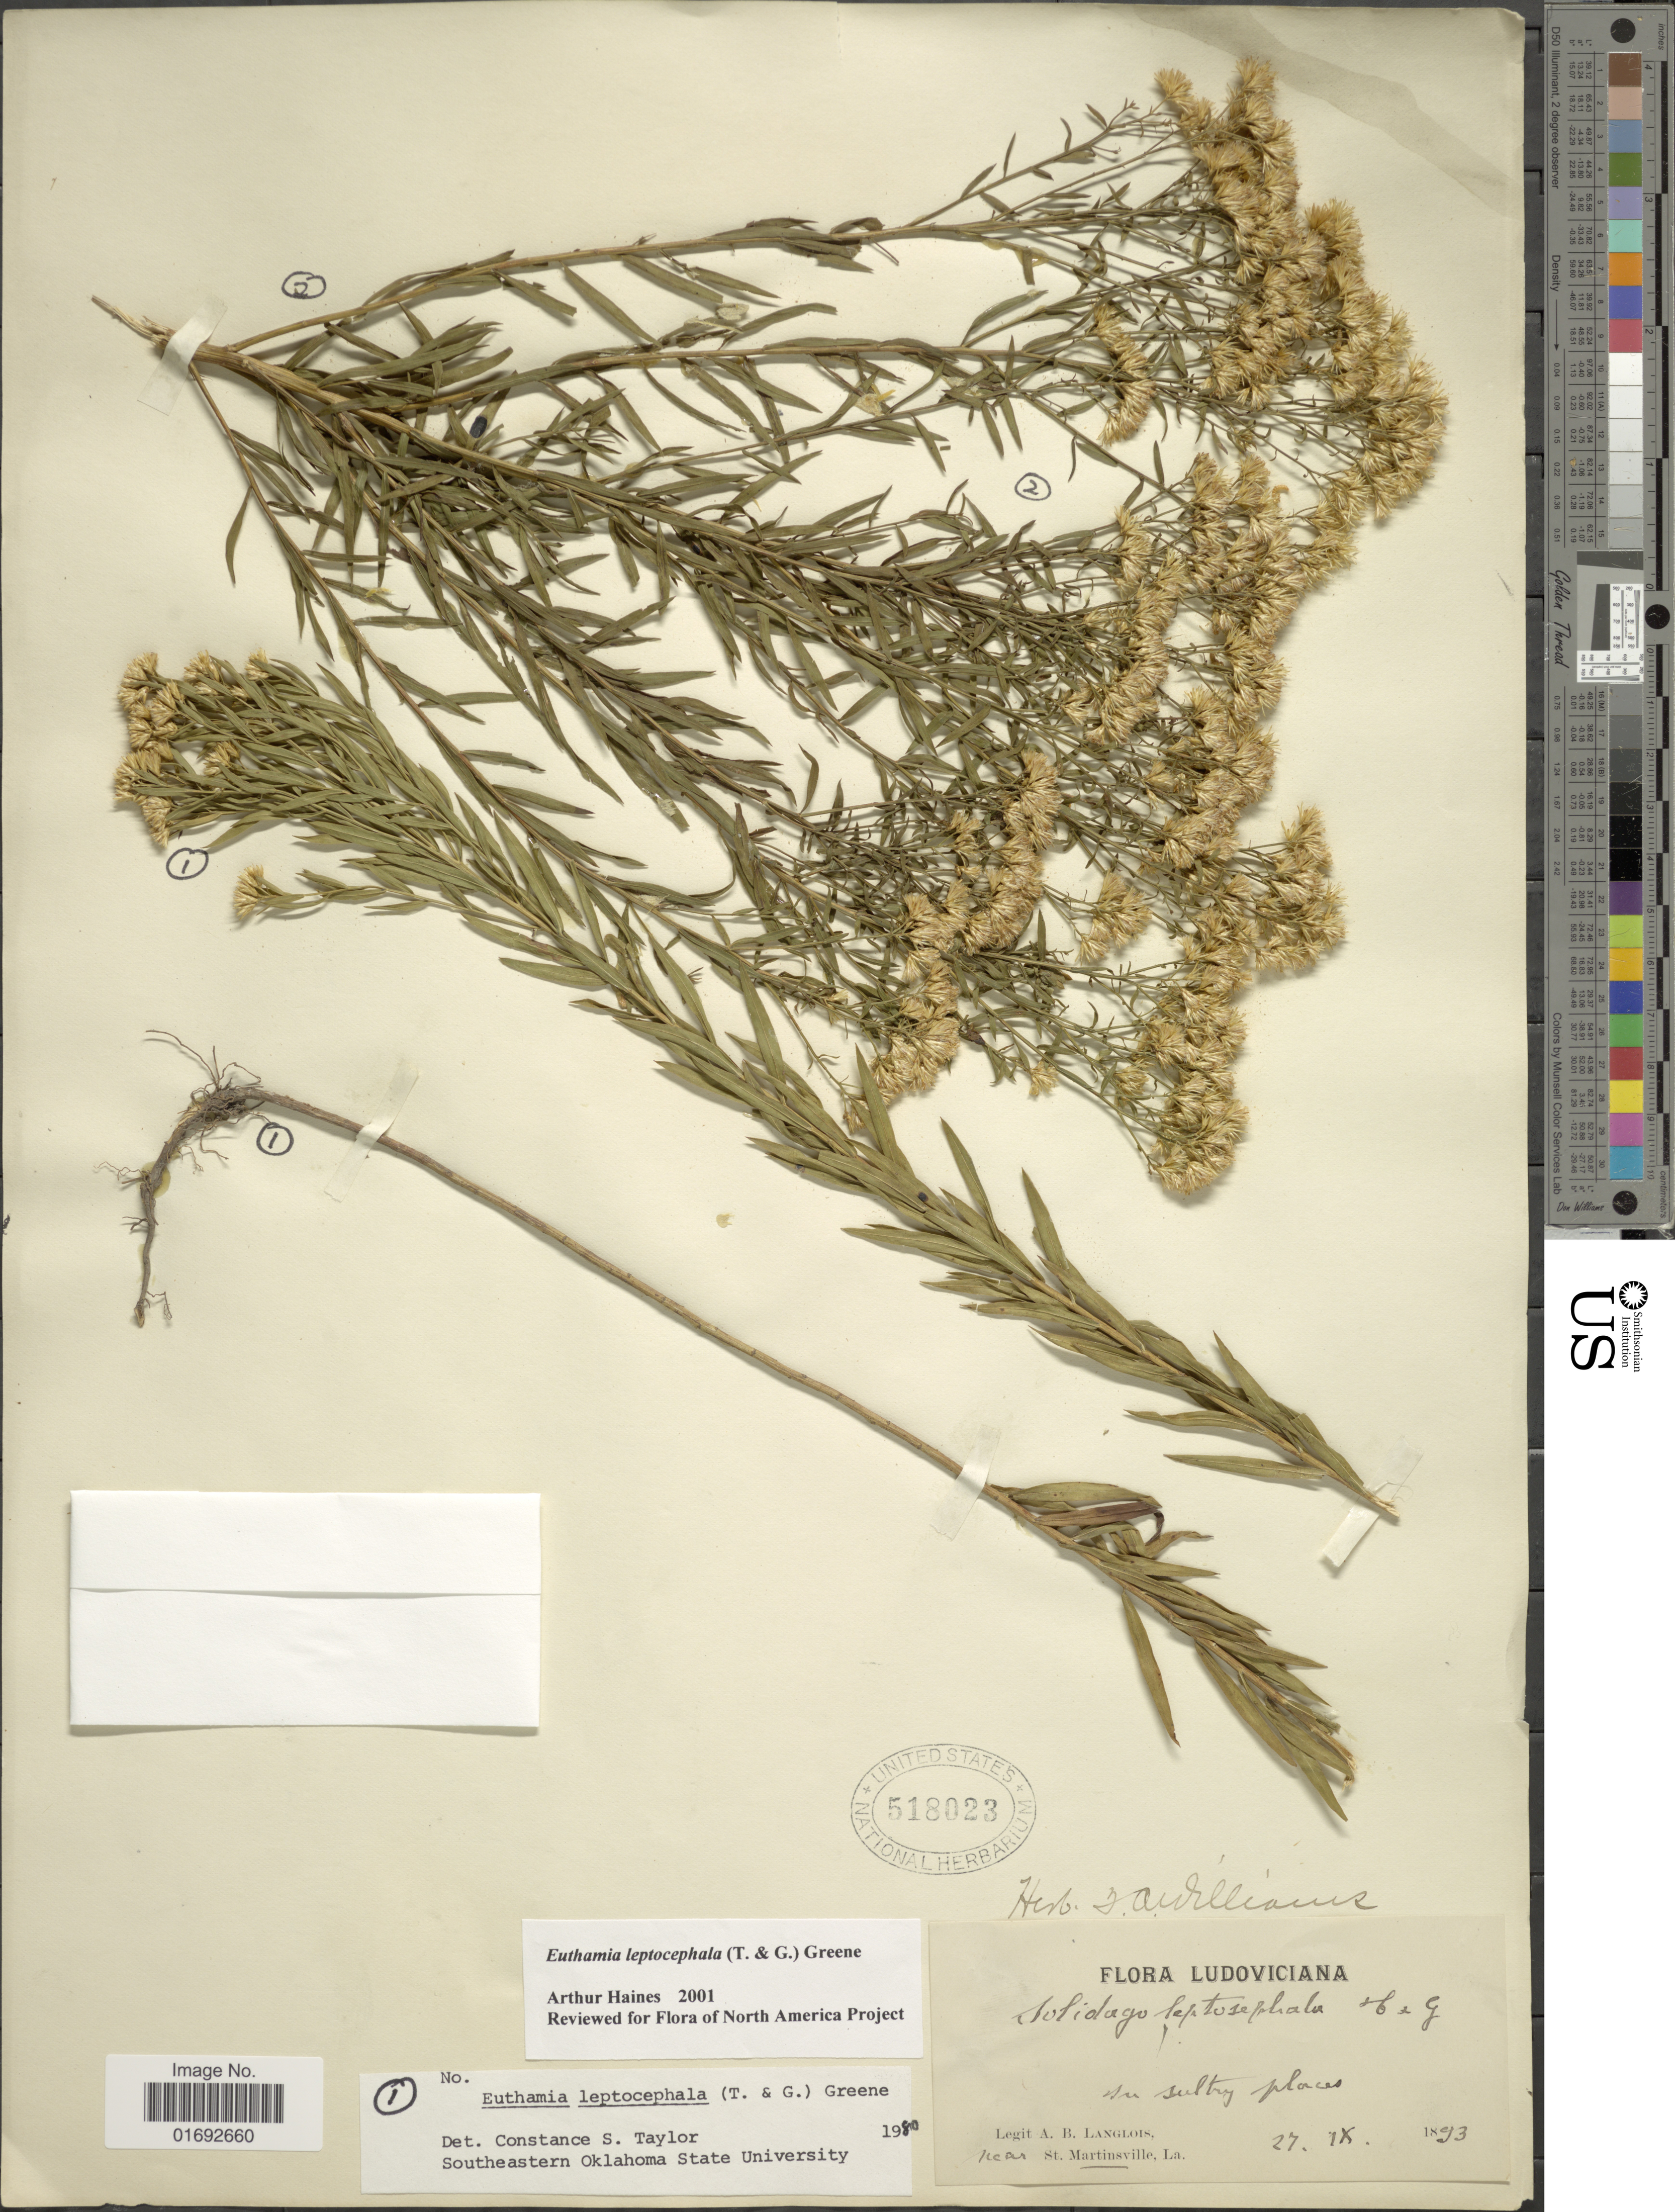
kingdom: Plantae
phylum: Tracheophyta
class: Magnoliopsida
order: Asterales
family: Asteraceae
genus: Euthamia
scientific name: Euthamia leptocephala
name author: (Torr. & A. Gray) Greene ex Porter & Britton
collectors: A. Langlois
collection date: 1893-09-27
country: United States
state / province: Louisiana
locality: Ludoviciana, near St. Martinsville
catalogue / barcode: US 518023